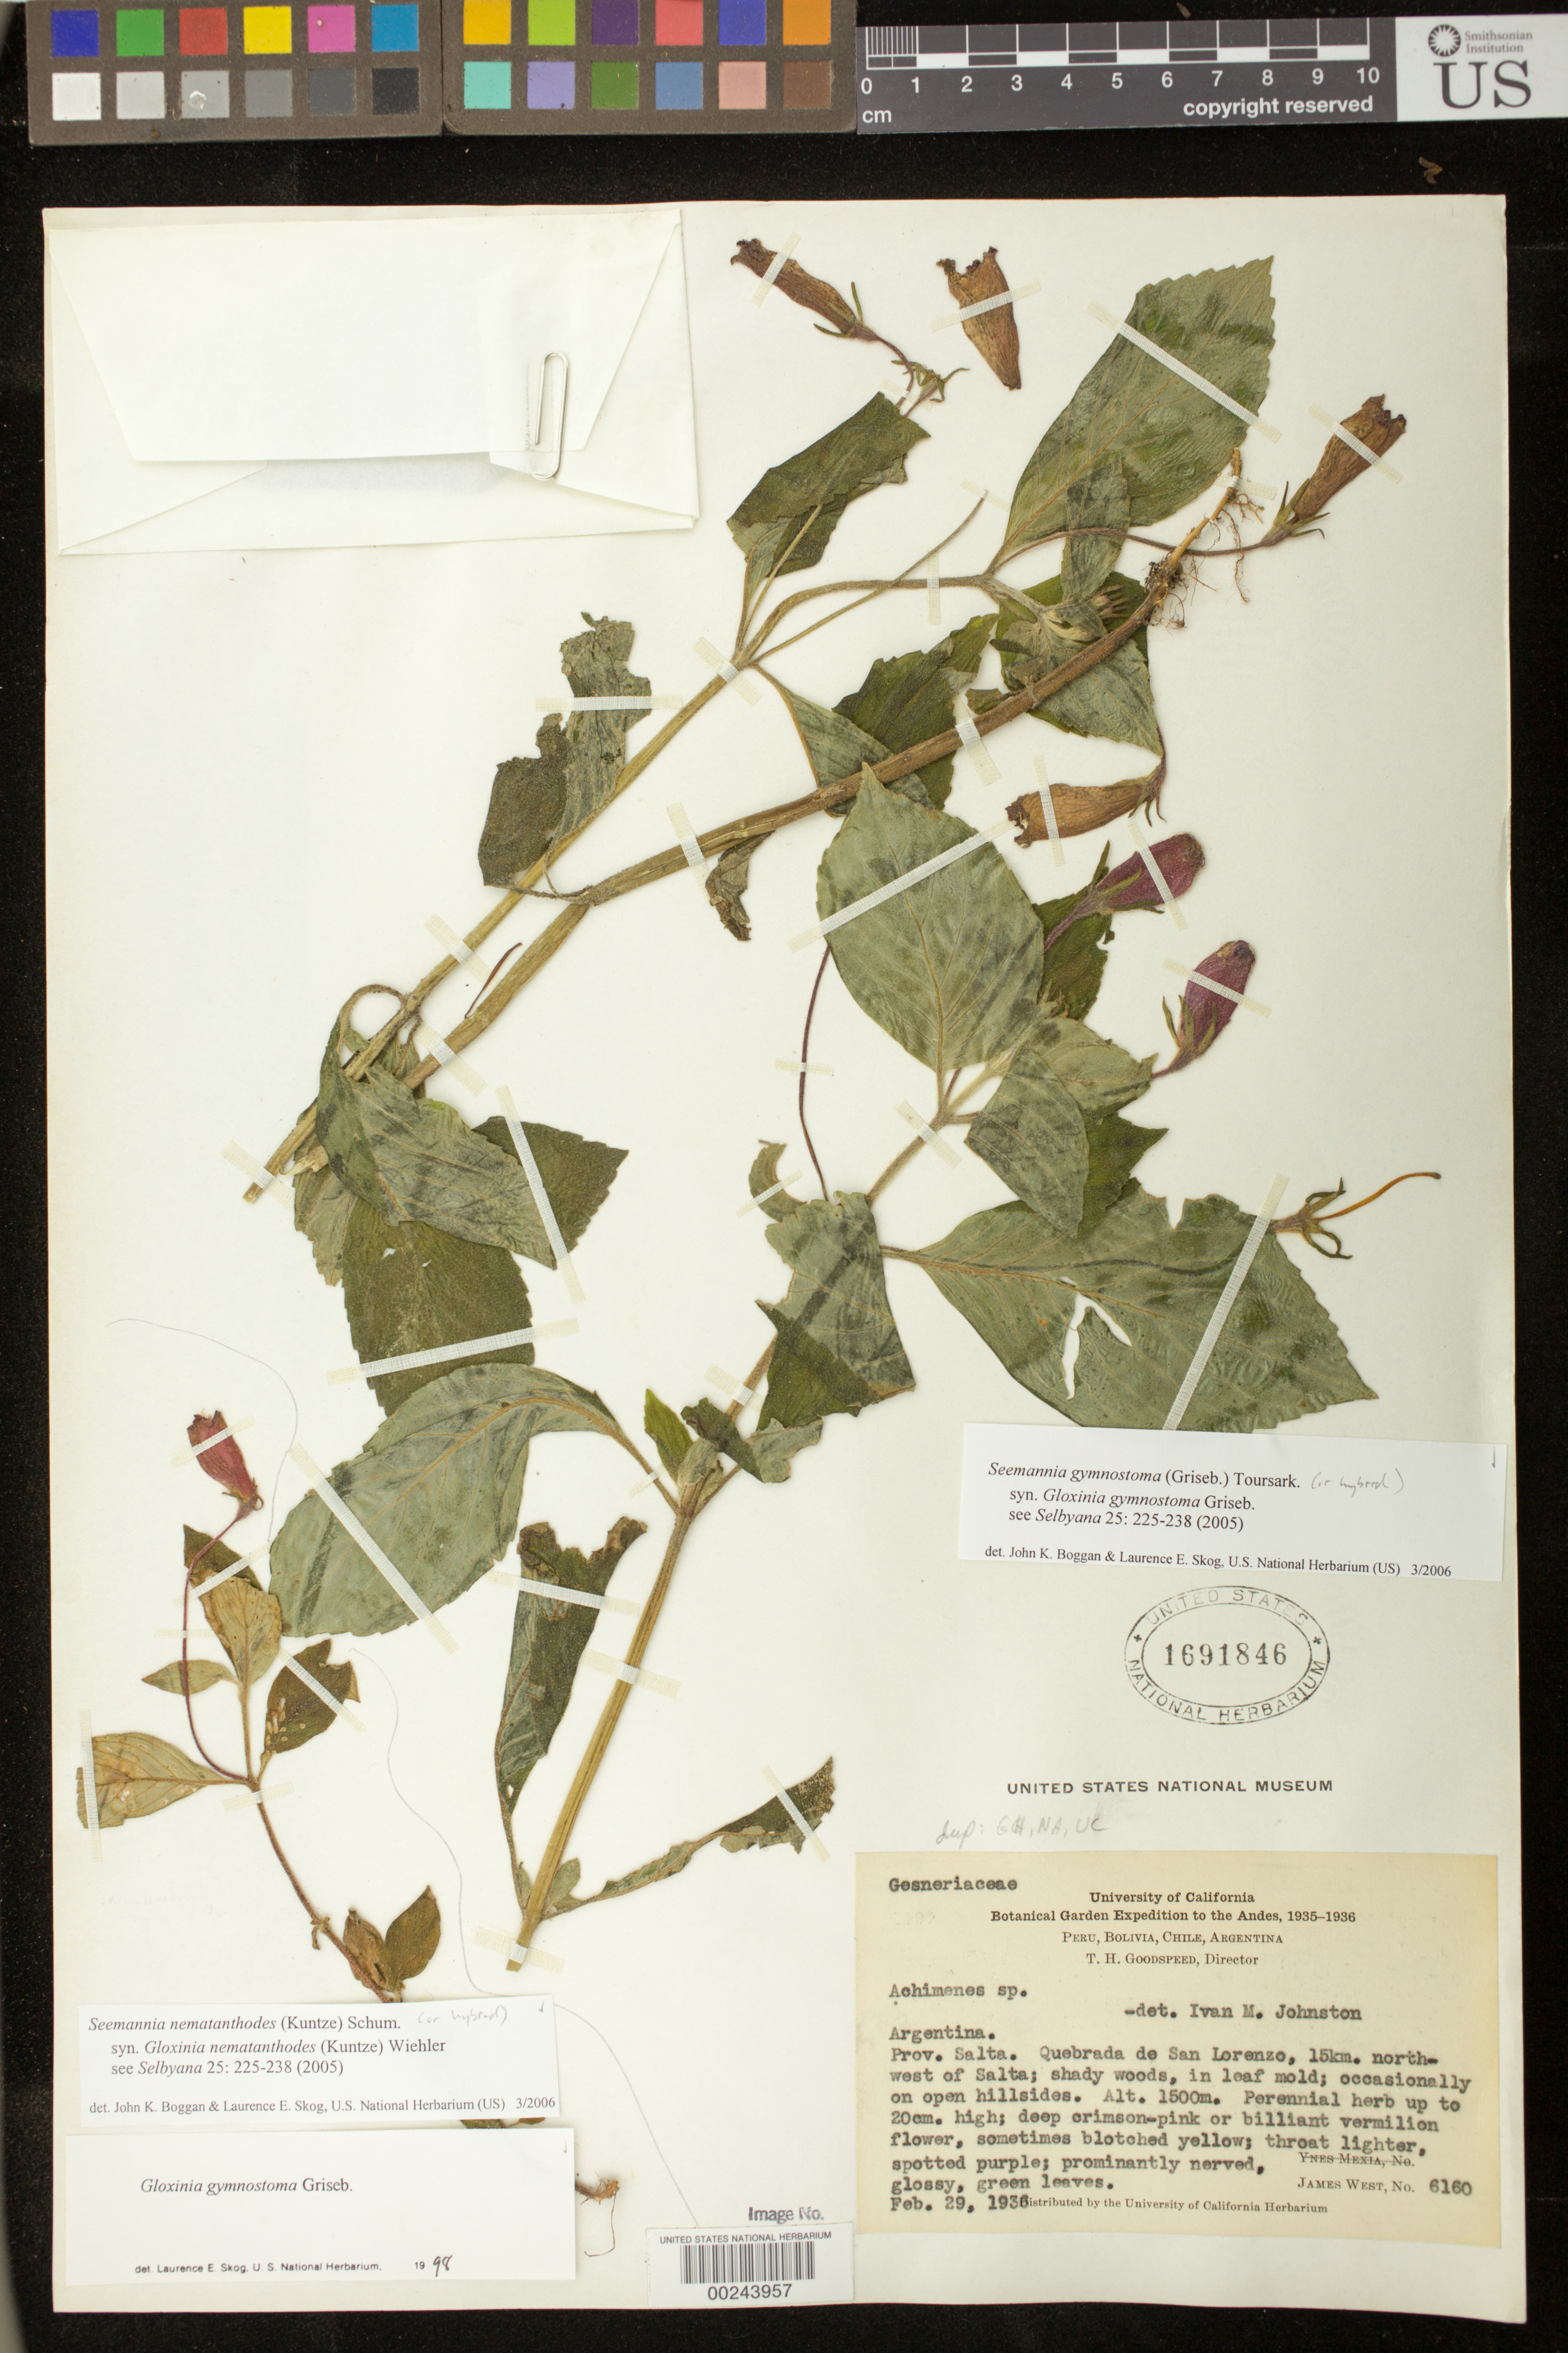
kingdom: Plantae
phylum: Tracheophyta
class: Magnoliopsida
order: Lamiales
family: Gesneriaceae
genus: Seemannia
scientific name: Seemannia gymnostoma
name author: (Griseb.) Toursark.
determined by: Boggan, J. K.; Skog, L. E.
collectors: J. West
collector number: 6160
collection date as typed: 29 Feb 1936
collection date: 1936-02-29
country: Argentina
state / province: Salta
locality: Quebrada de San Lorenzo, 15 km NW of Salta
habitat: Shady woods, in leaf mold, occasionally on open hillsides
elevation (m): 1500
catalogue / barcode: US 1691846